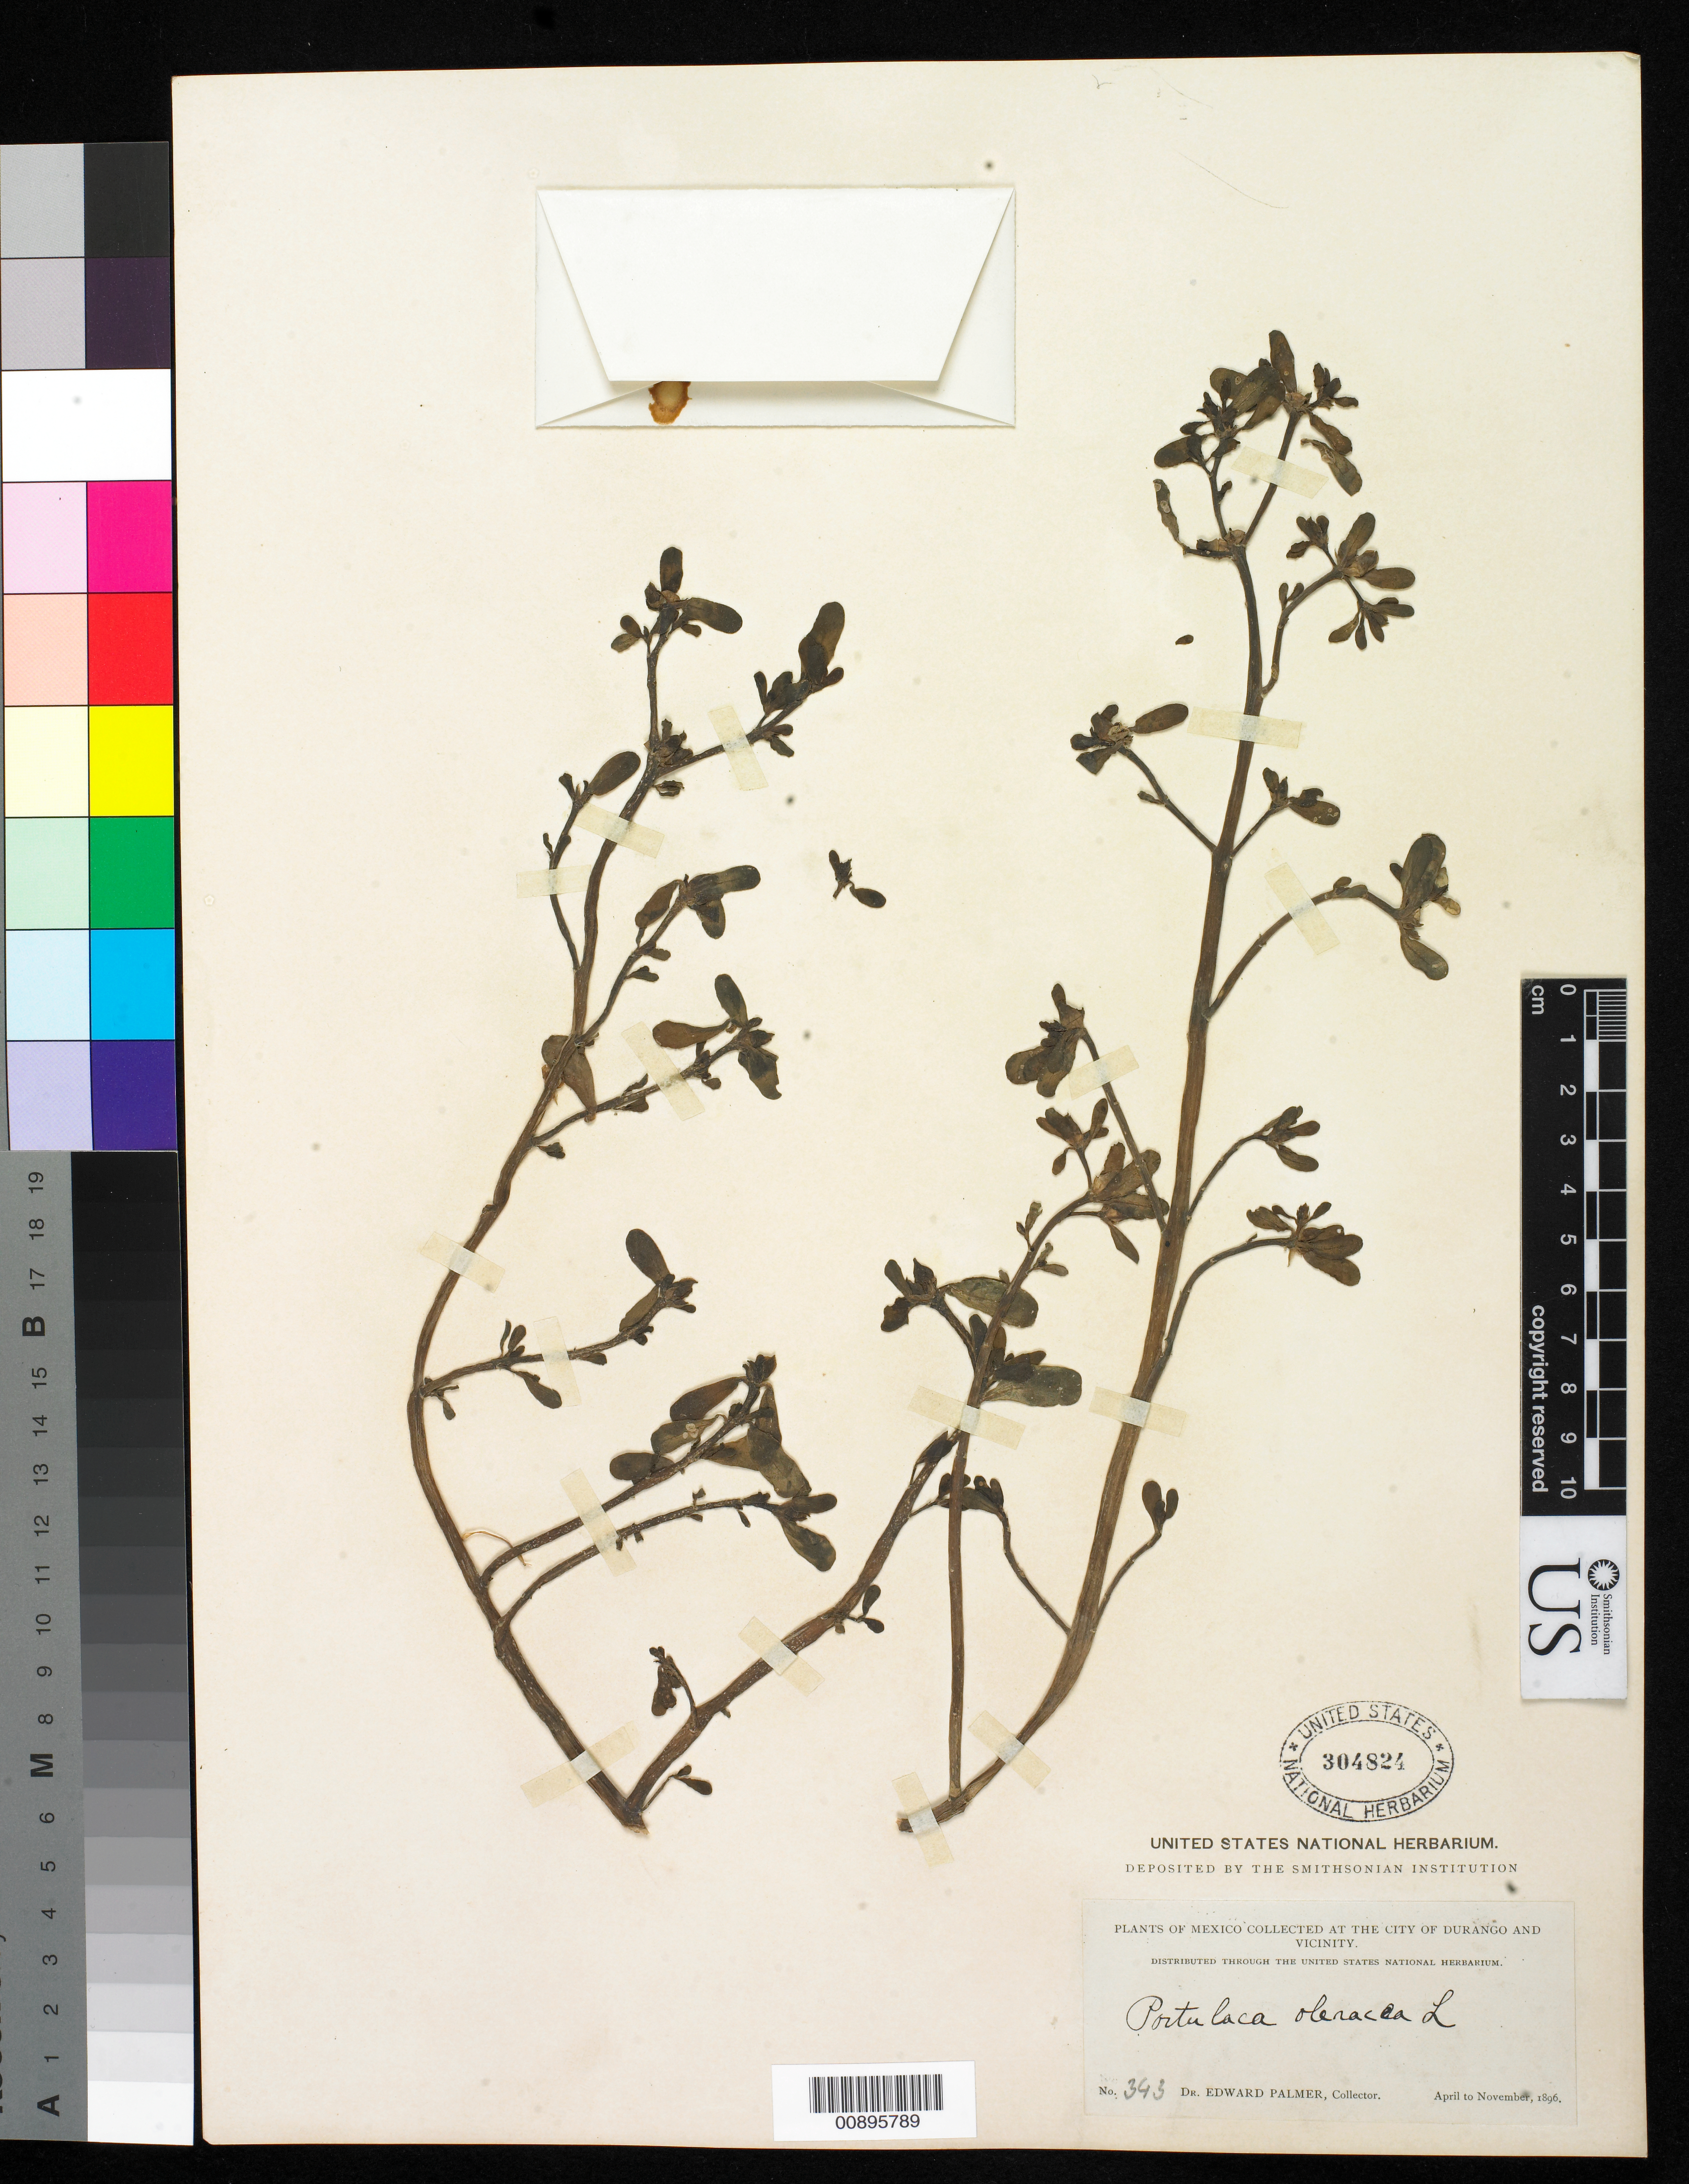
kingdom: Plantae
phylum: Tracheophyta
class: Magnoliopsida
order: Caryophyllales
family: Portulacaceae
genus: Portulaca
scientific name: Portulaca oleracea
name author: L.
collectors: E. Palmer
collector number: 343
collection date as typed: Apr 1896 to -- Nov 1896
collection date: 1896-04/1896-11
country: Mexico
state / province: Durango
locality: City of Durango and vicinity.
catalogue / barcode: US 304824